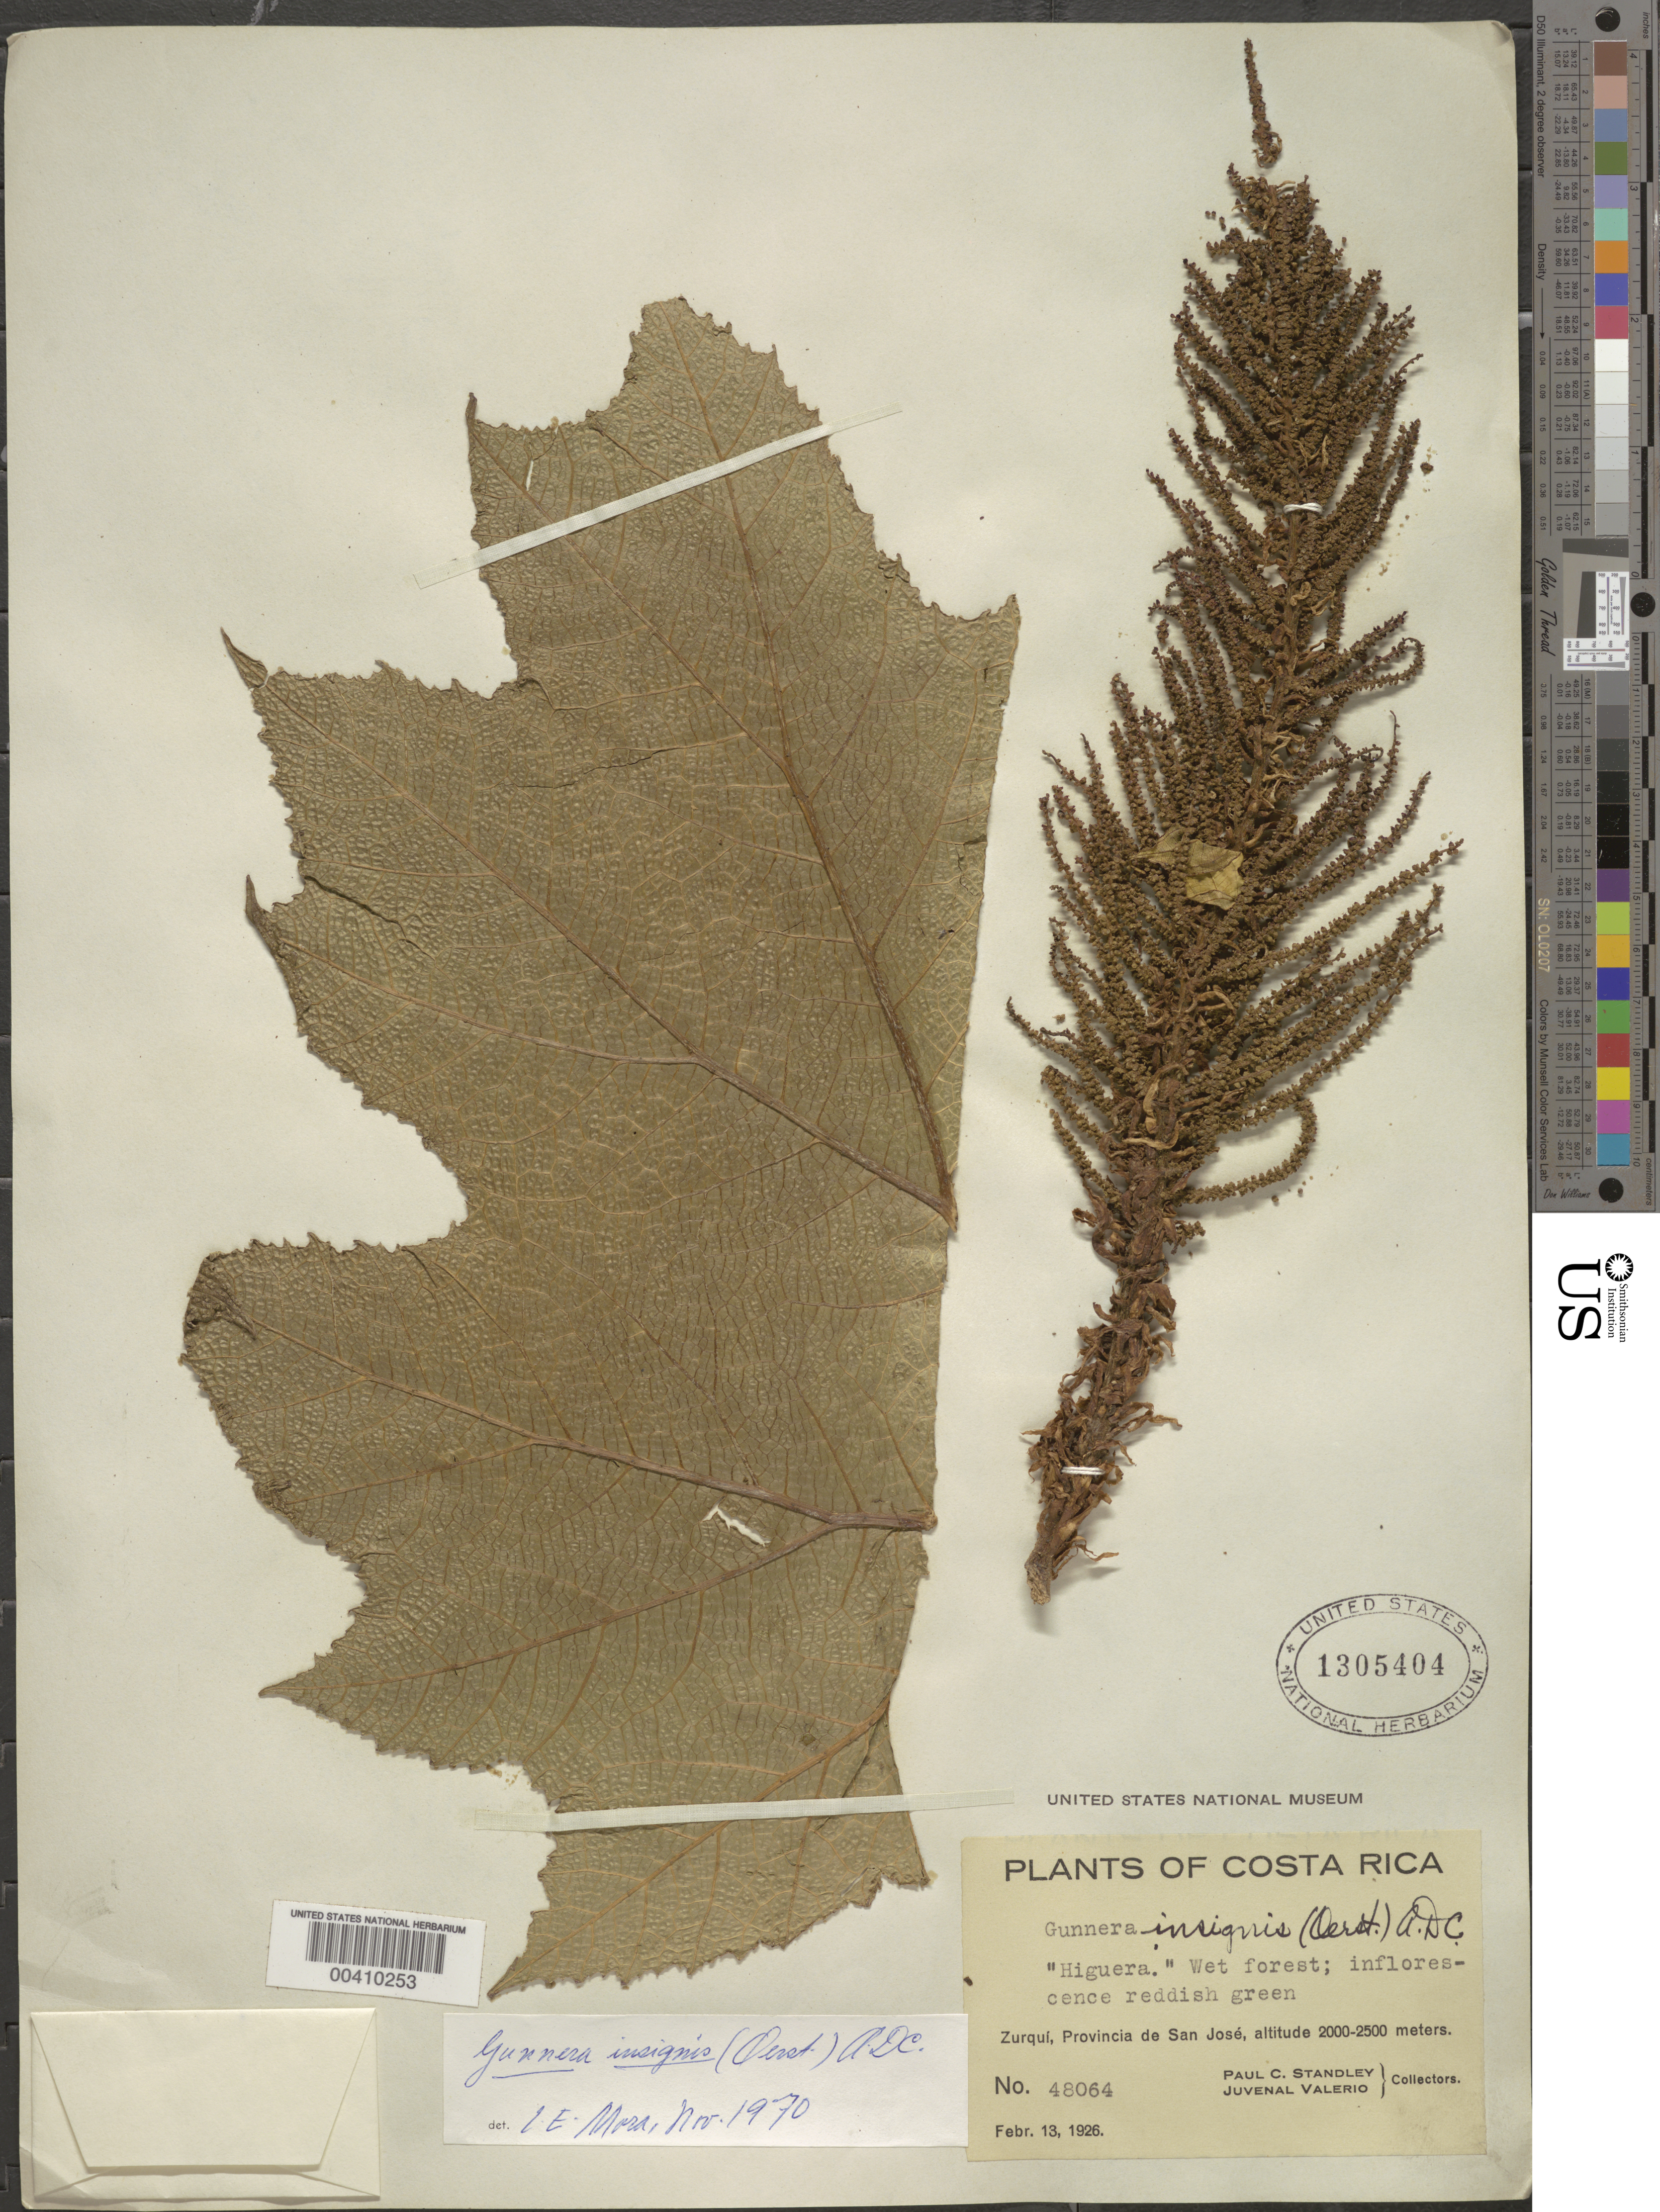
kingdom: Plantae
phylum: Tracheophyta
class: Magnoliopsida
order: Gunnerales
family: Gunneraceae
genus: Gunnera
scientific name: Gunnera insignis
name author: (Oerst.) A. DC.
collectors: P. C. Standley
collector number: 48064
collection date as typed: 13 Feb 1926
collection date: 1926-02-13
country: Costa Rica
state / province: San José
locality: Zurquí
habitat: Wet forest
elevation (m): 2000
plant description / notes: Common name: Higuera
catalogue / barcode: US 1305404